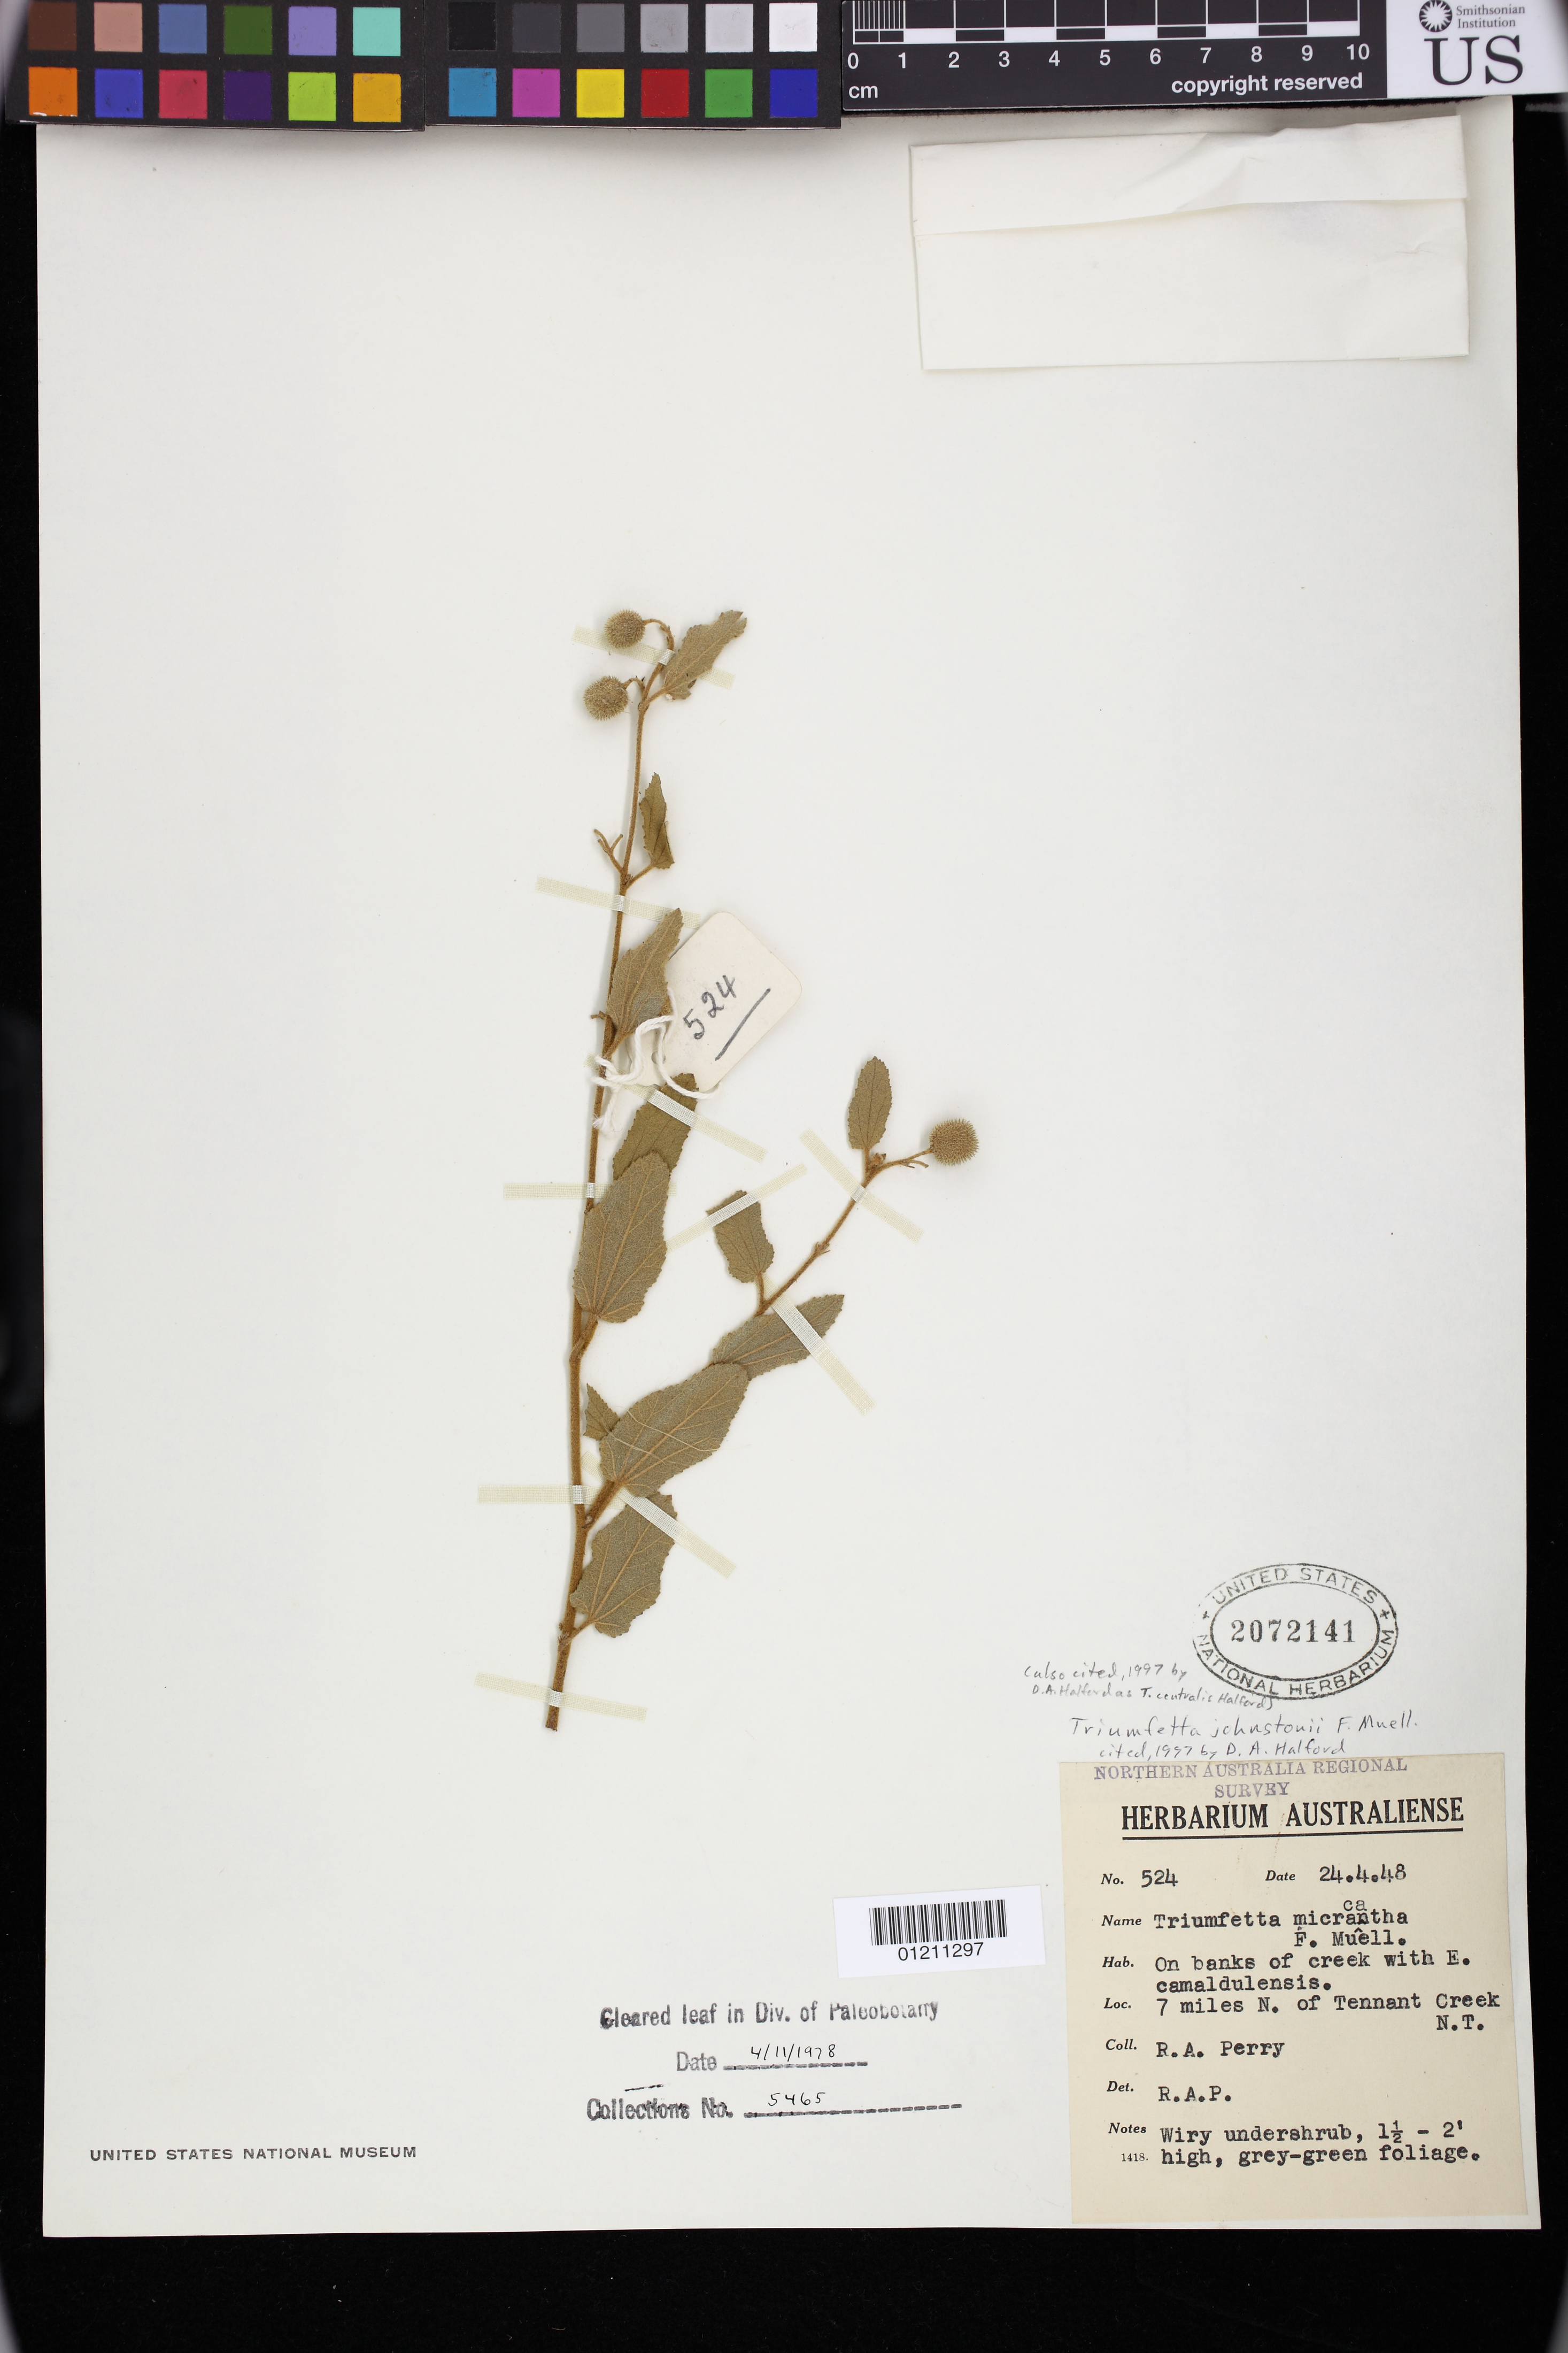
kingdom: Plantae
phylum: Tracheophyta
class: Magnoliopsida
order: Malvales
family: Malvaceae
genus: Triumfetta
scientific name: Triumfetta johnstonii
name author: F. Muell.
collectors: Perry, R. A.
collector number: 524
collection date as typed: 24 Apr 1948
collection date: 1948-04-24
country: Australia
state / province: Northern Territory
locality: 7 miles N. of Tennant Creek, N.T.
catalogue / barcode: US 2072141